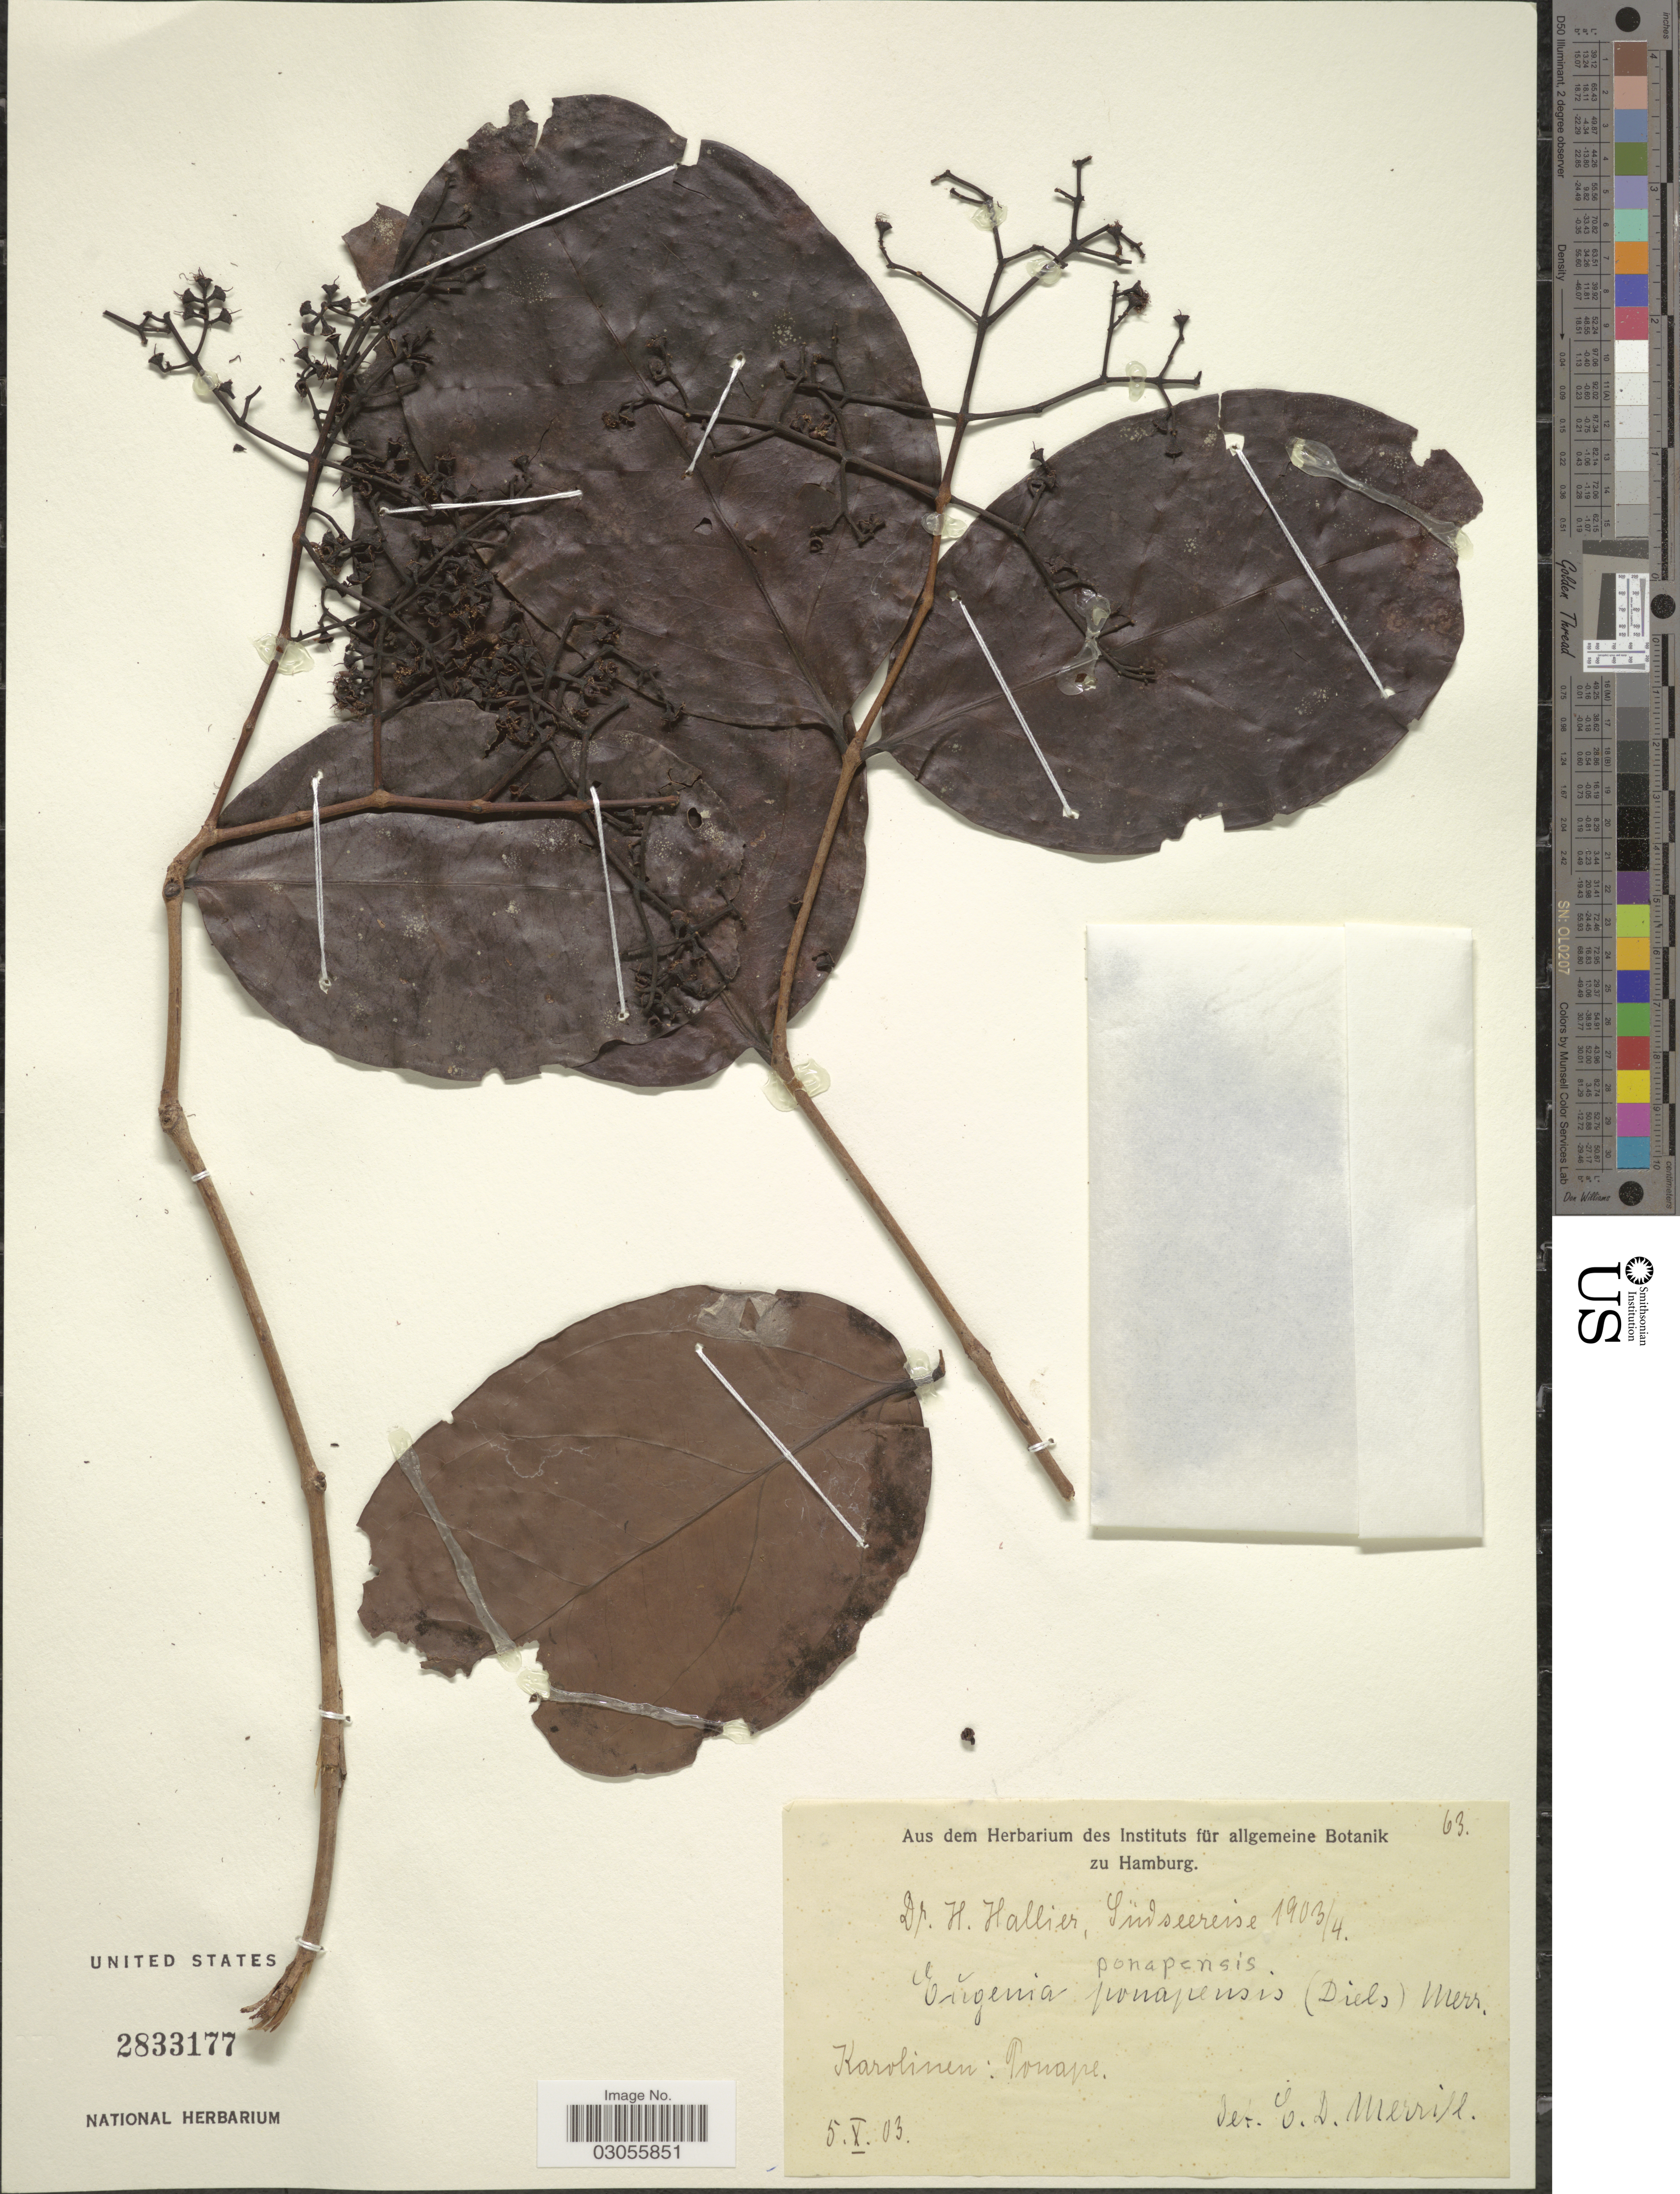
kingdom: Plantae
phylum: Tracheophyta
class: Magnoliopsida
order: Myrtales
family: Myrtaceae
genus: Syzygium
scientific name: Syzygium carolinense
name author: (Koidz.) Hosok.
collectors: H. G. Hallier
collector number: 63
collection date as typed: Transcribed d/m/y: 5/10/3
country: Micronesia, Federated States of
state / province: Pohnpei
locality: Karolinen.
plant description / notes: cited by Byng et al., Phytotaxa 427(2): 118. 2019.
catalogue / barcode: US 2833177